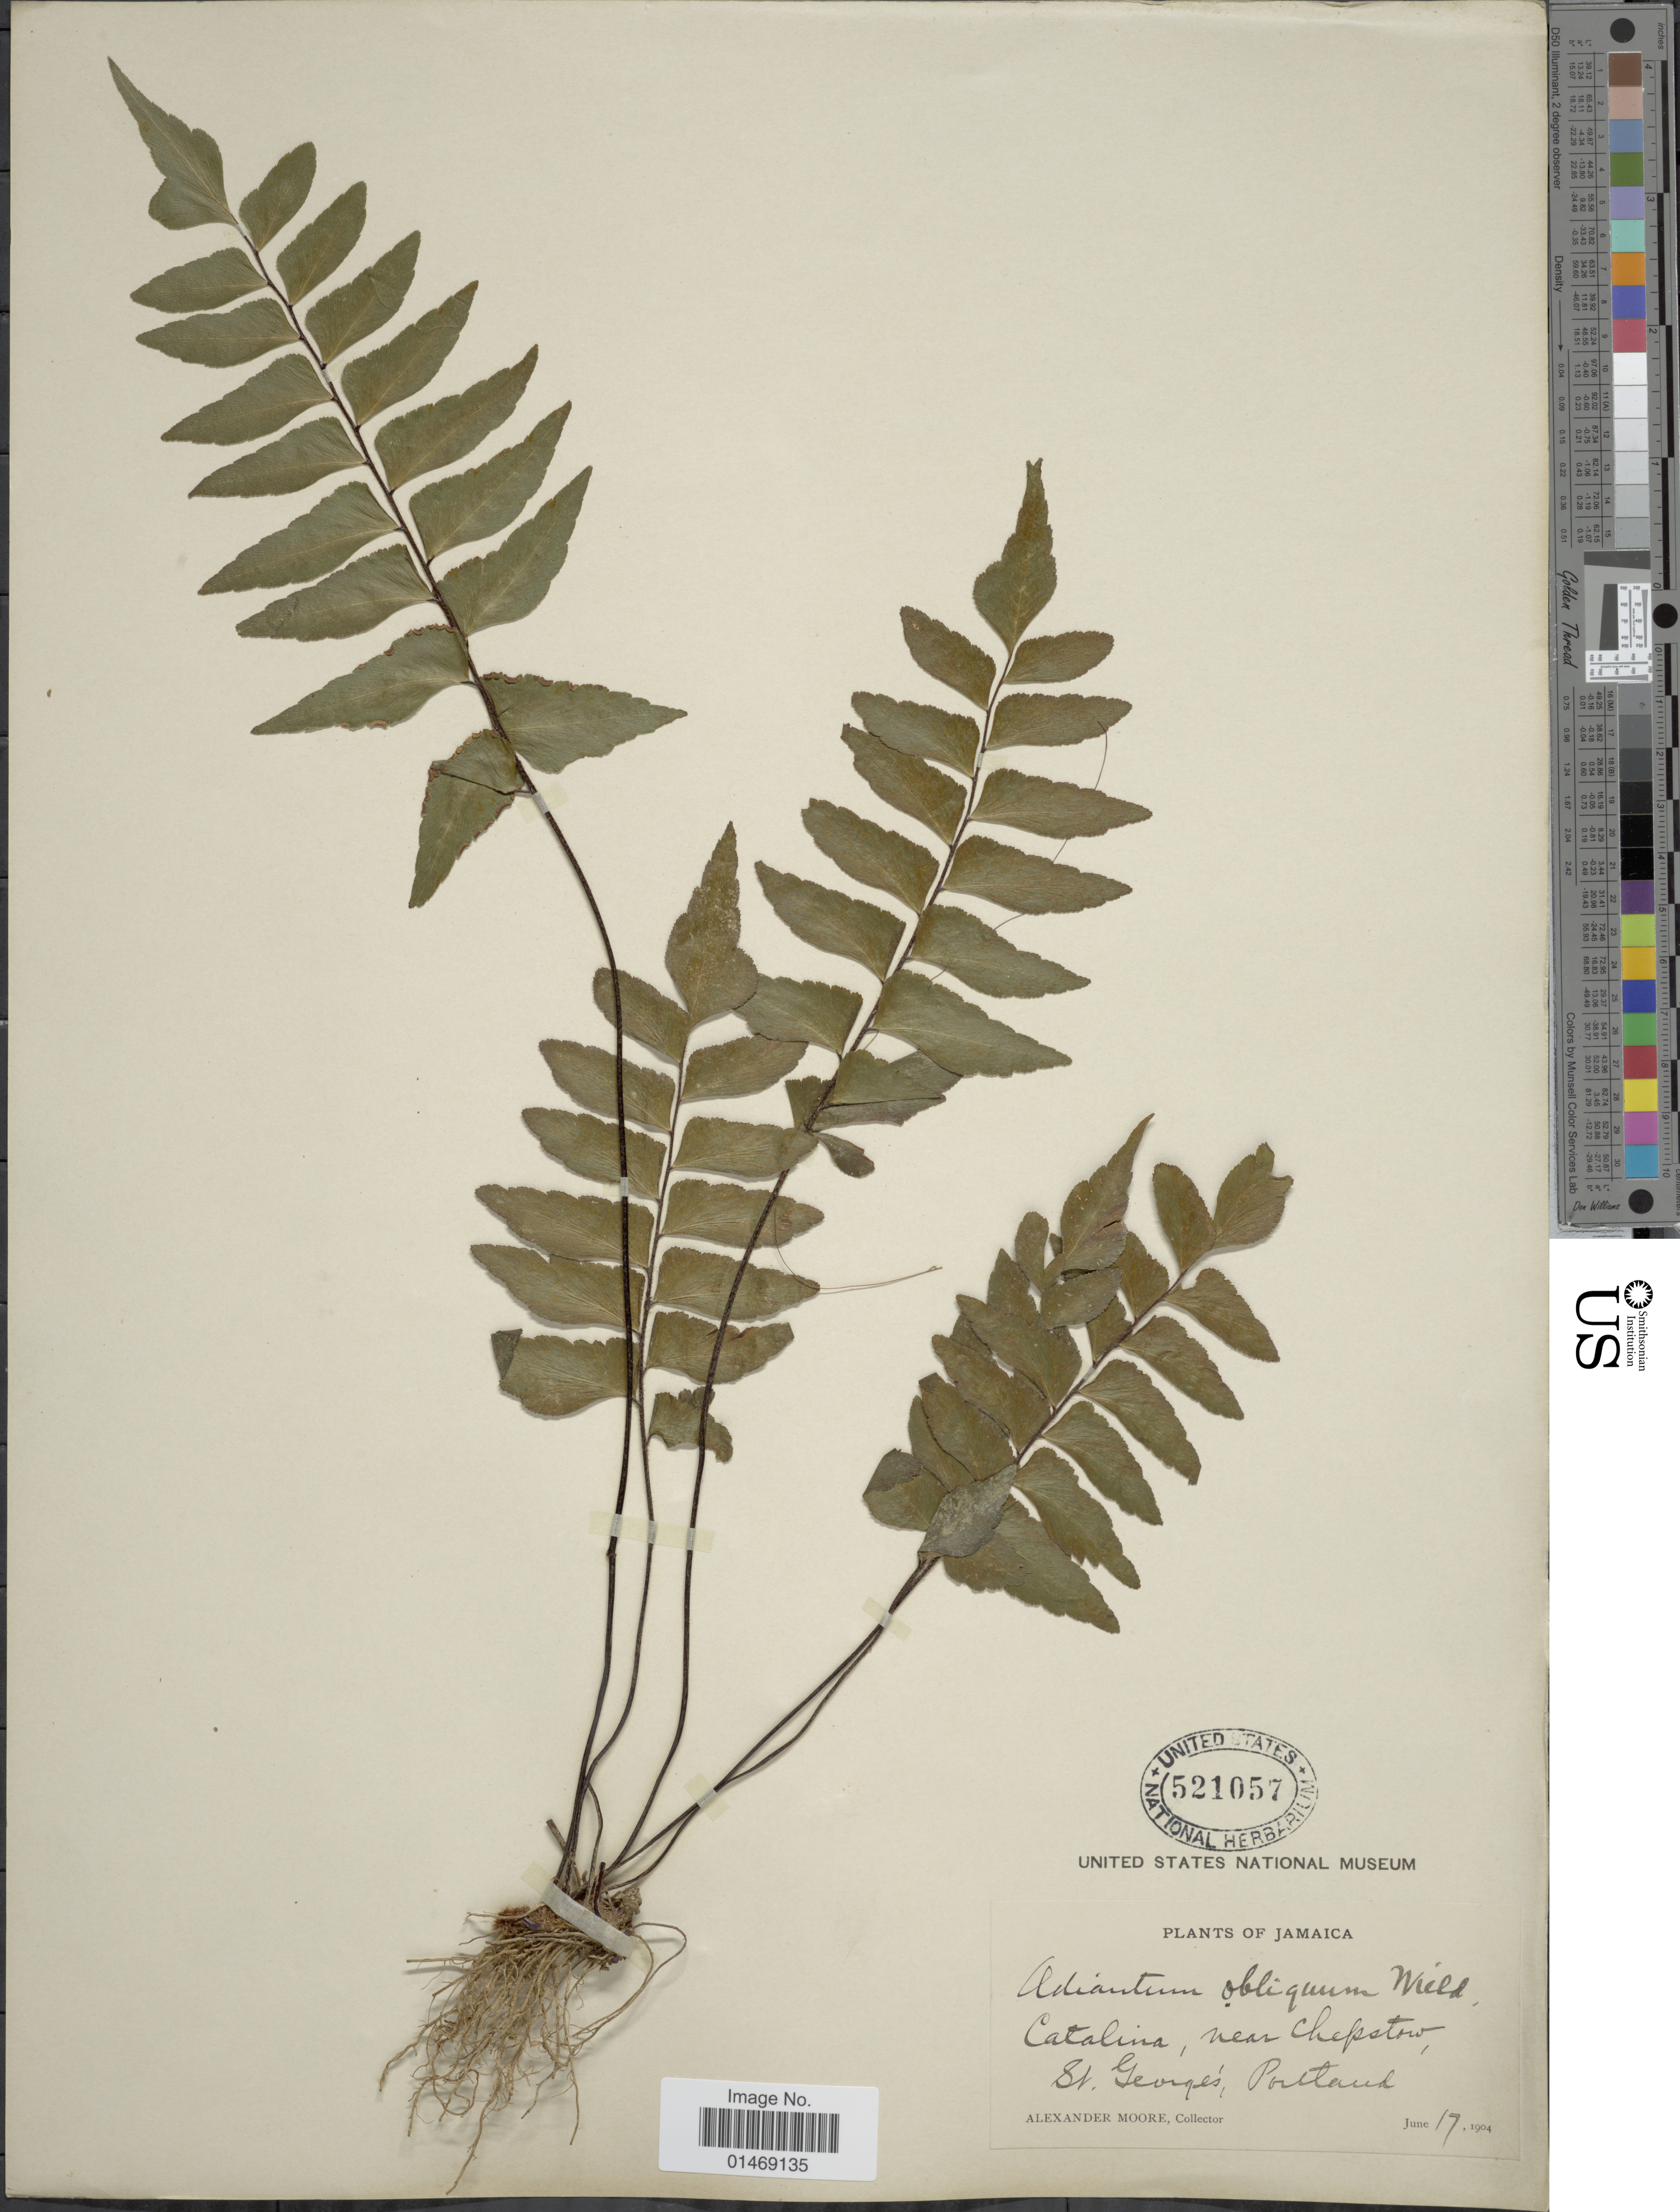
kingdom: Plantae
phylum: Tracheophyta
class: Polypodiopsida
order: Polypodiales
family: Pteridaceae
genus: Adiantum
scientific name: Adiantum obliquum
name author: Willd.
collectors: A. Moore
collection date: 1904-06-17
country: Jamaica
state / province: Portland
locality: Catalina, near Chepstow, St Georges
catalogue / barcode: US 521057